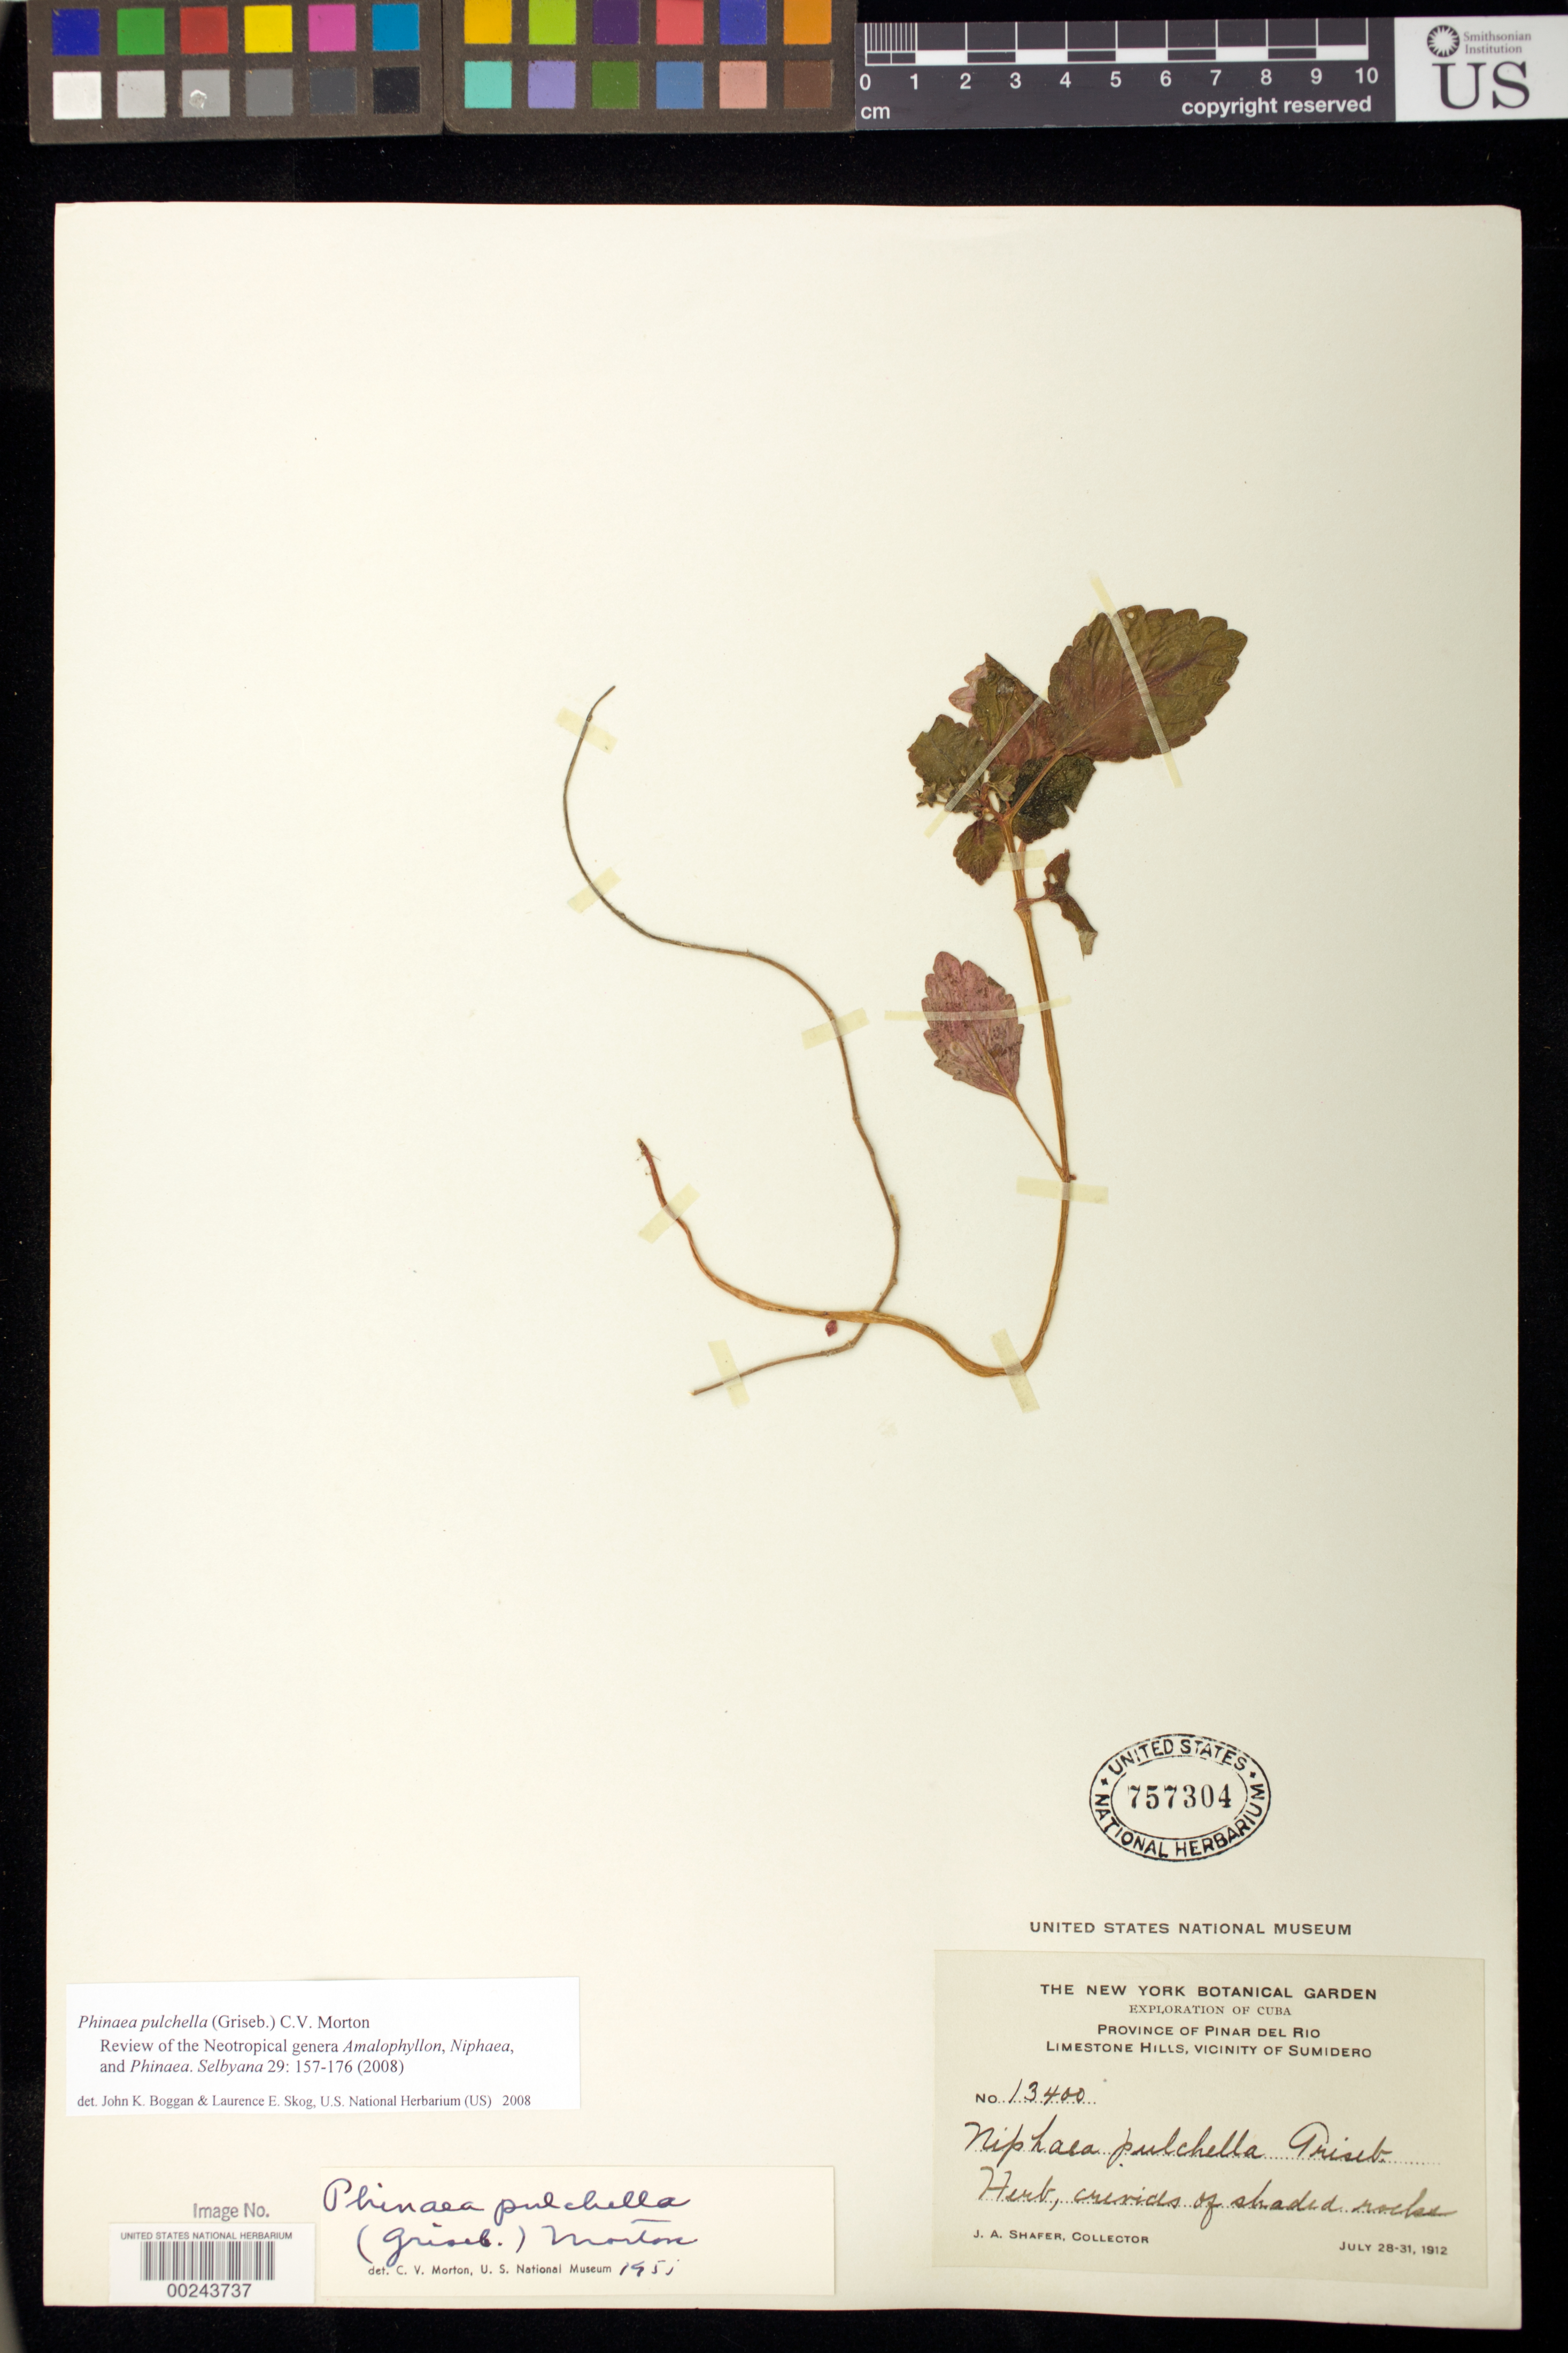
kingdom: Plantae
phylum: Tracheophyta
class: Magnoliopsida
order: Lamiales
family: Gesneriaceae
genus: Phinaea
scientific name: Phinaea pulchella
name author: (Griseb.) C.V. Morton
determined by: Boggan, J. K.; Skog, L. E.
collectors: J. A. Shafer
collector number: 13400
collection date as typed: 28-31 Jul 1912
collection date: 1912-07-28/1912-07-31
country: Cuba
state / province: Pinar del Rio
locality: Province of Pinar del Rio, limestone hills, vicinity of Sumidero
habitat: Limestone hills, crevices of shaded rocks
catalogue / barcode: US 757304